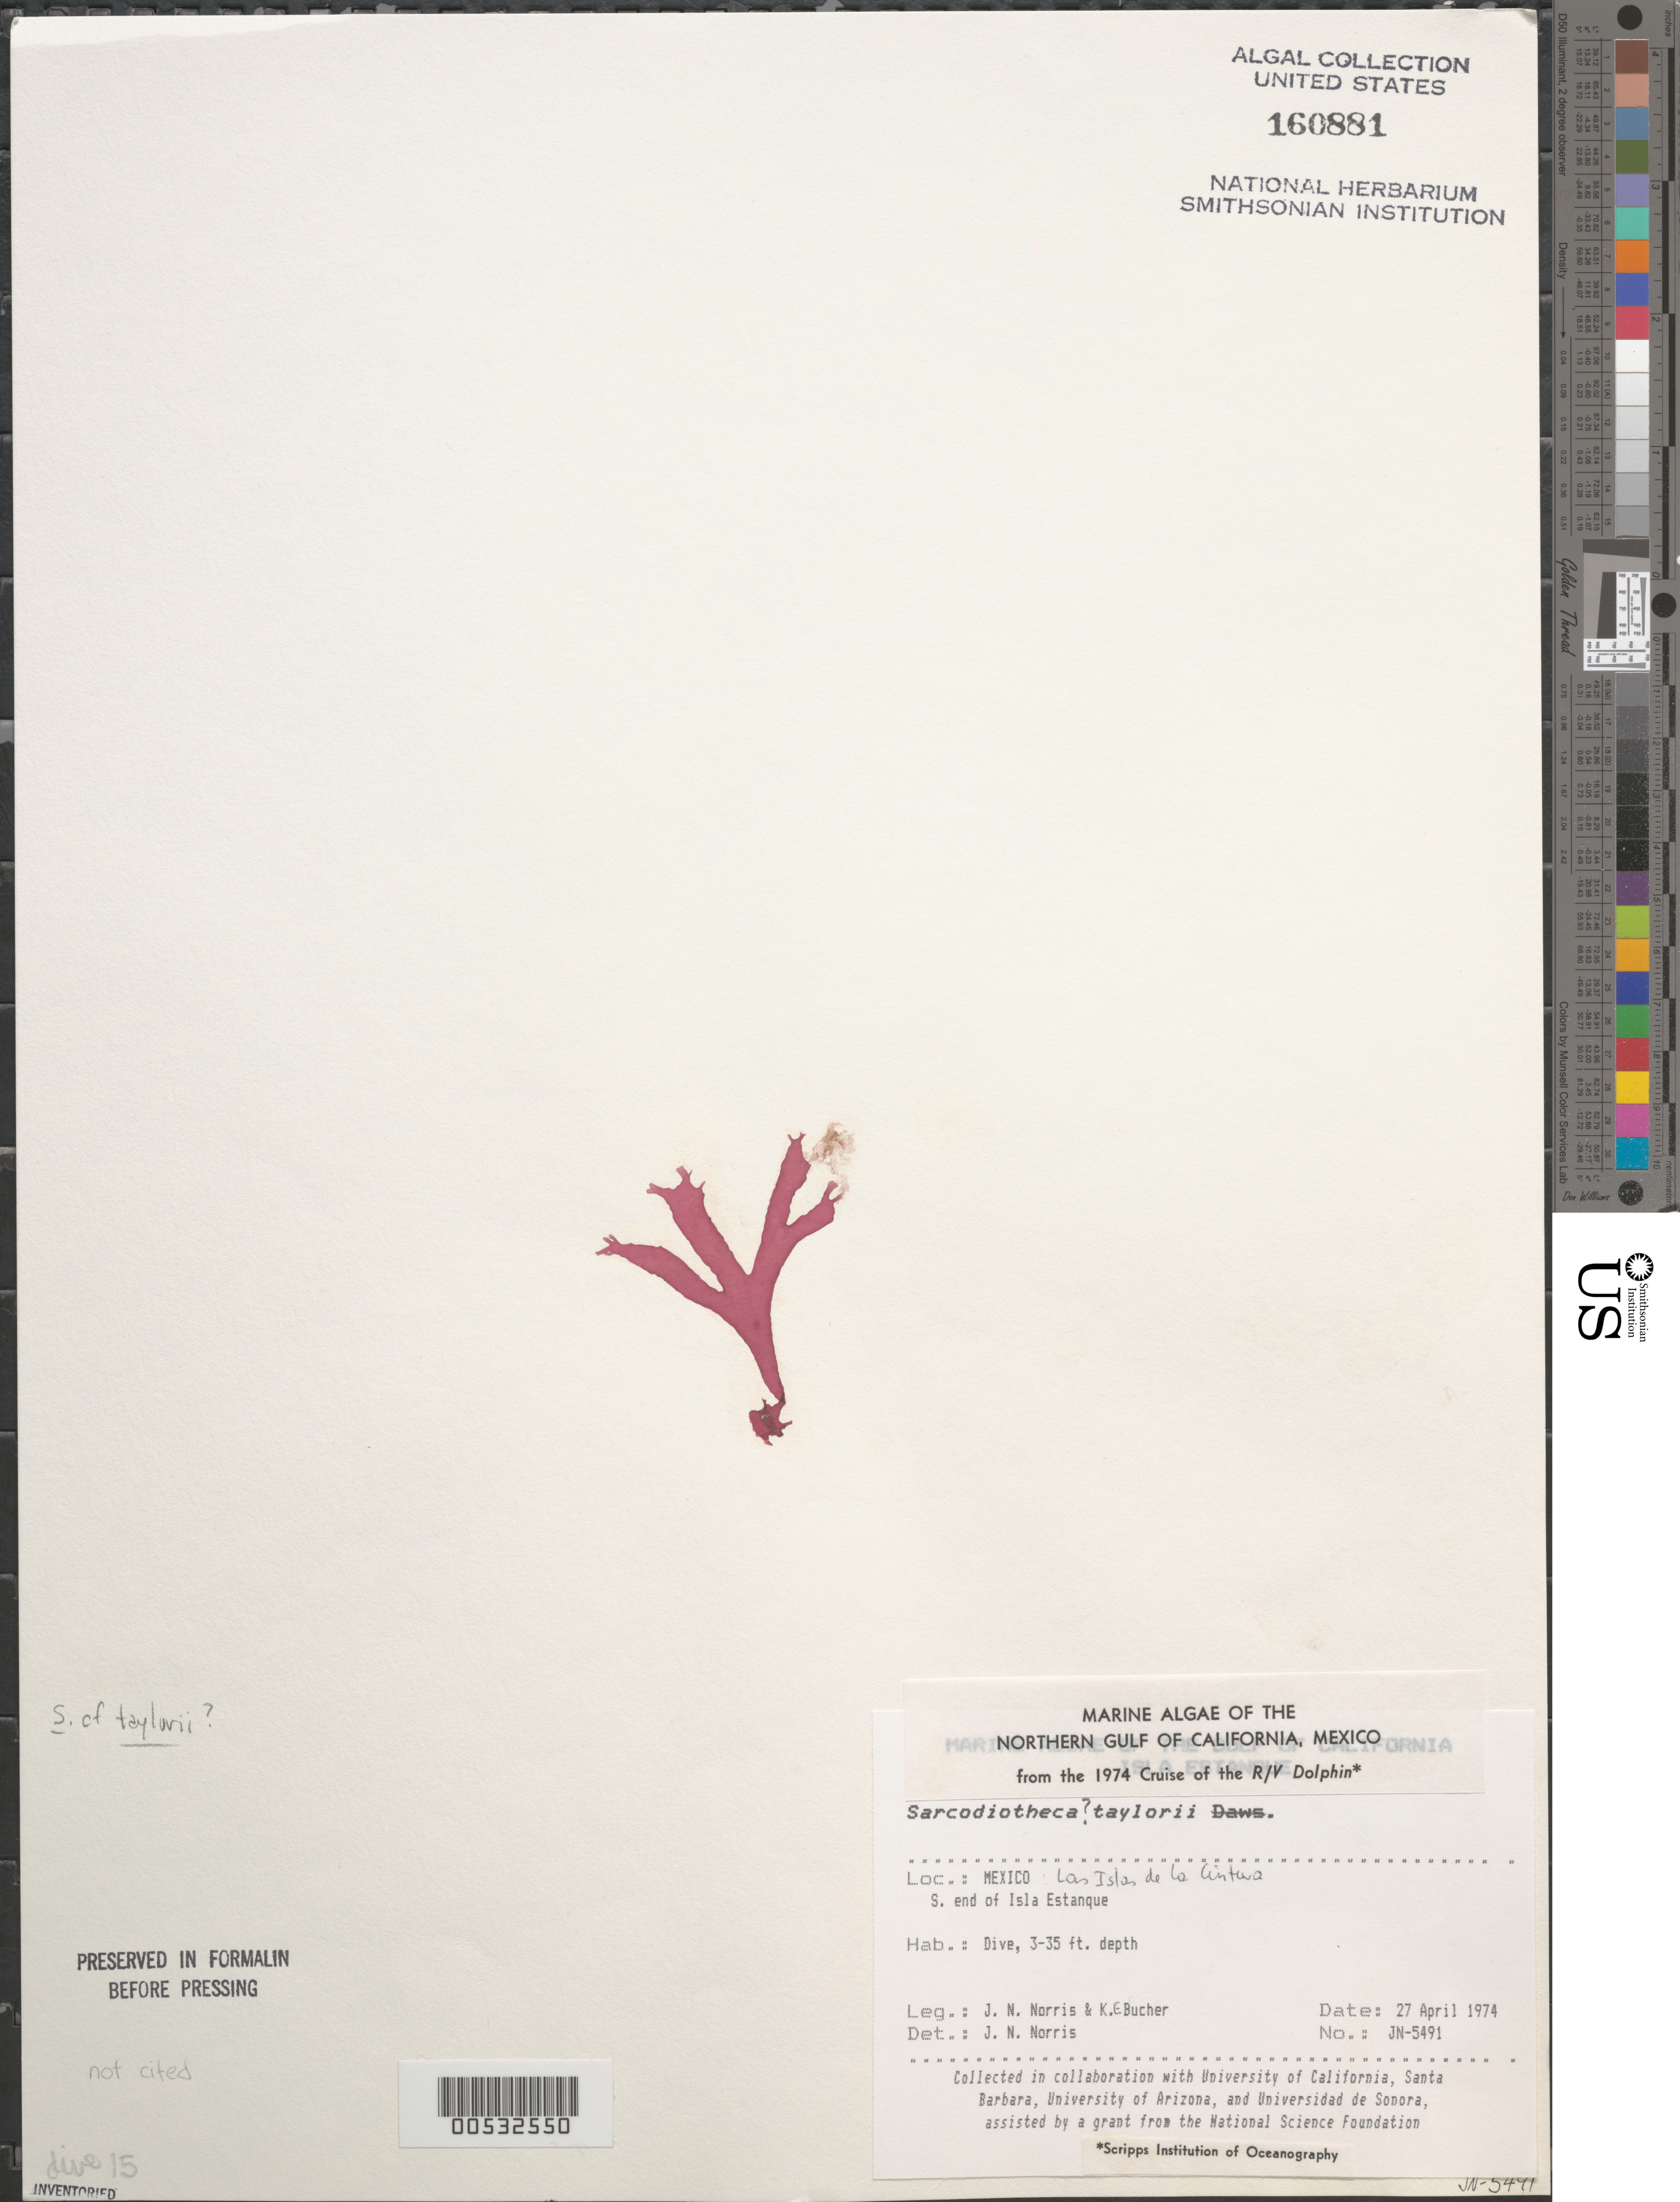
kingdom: Plantae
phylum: Rhodophyta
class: Florideophyceae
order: Gigartinales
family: Solieriaceae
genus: Sarcodiotheca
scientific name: Sarcodiotheca taylorii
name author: E.Y. Dawson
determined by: Norris, James N.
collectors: J. N. Norris & K. E. Bucher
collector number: JN-5491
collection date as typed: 27 Apr 1974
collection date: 1974-04-27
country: Mexico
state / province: Baja California Norte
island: Isla Estanque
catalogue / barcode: US 160881